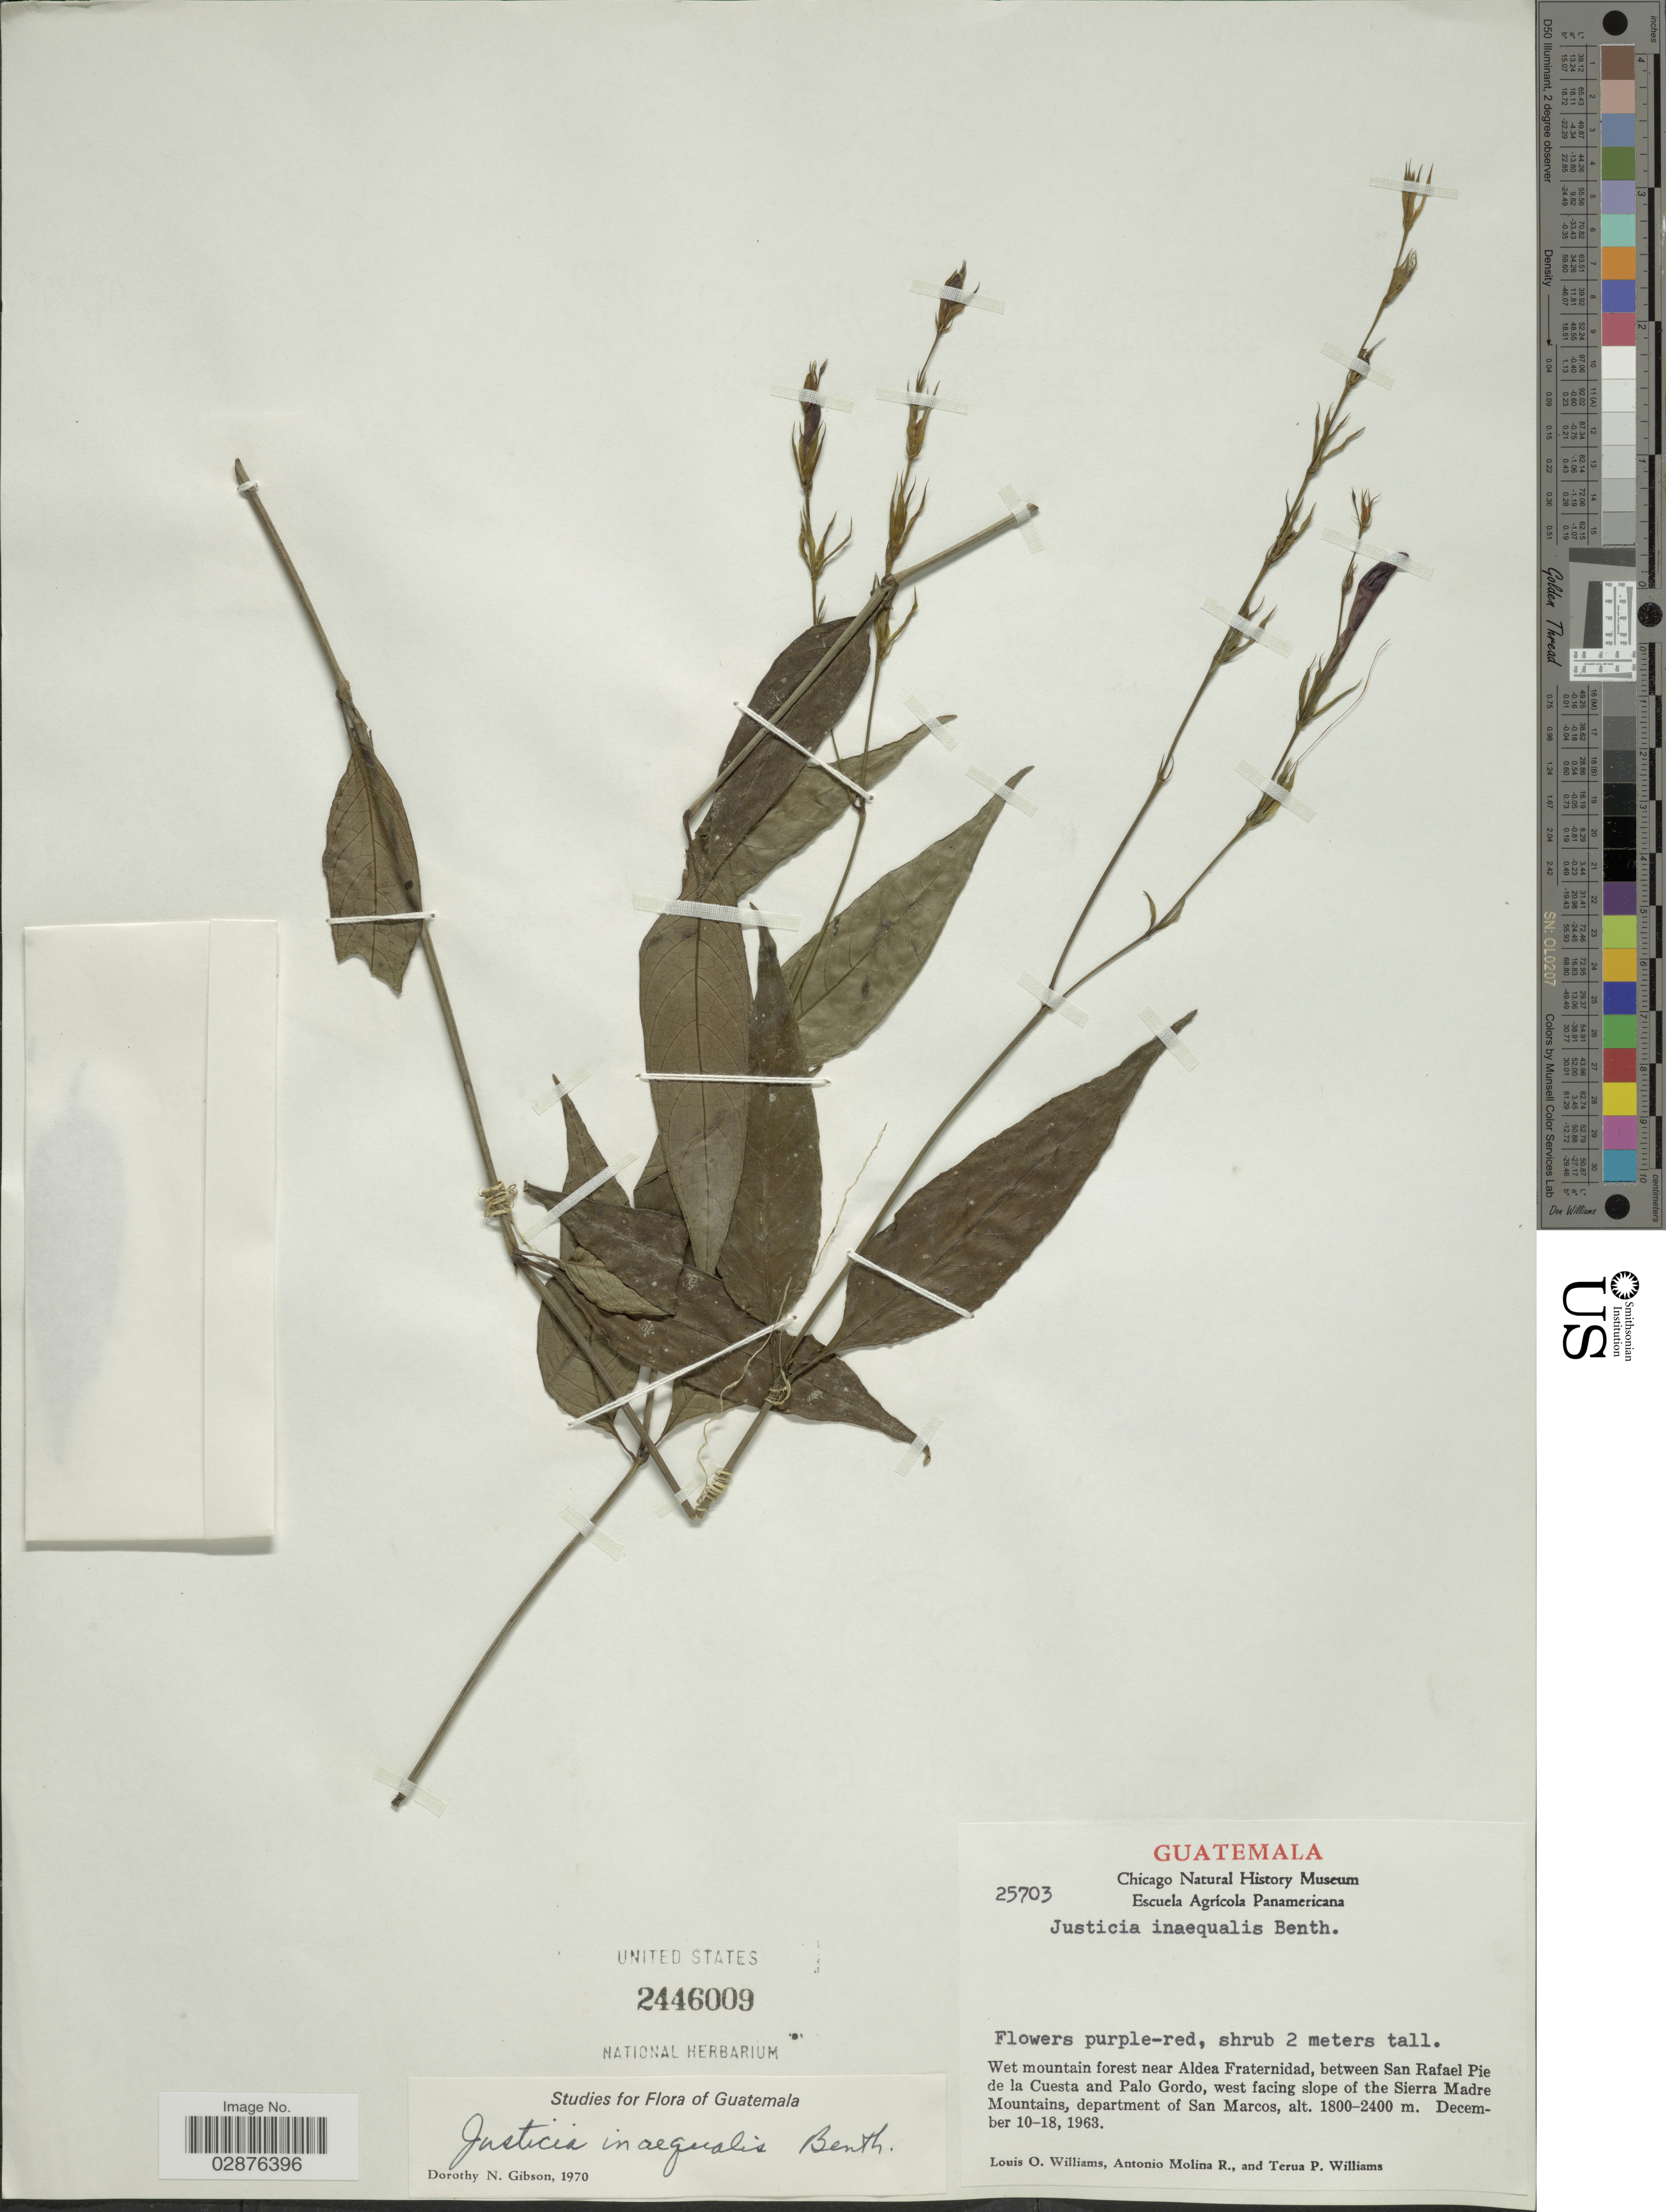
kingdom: Plantae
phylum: Tracheophyta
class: Magnoliopsida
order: Lamiales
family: Acanthaceae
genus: Justicia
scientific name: Justicia inaequalis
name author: Benth.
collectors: L. O. Williams, A. Molina R. & T. Williams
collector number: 25703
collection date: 1963-12-10/1963-12-18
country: Guatemala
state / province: San Marcos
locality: Near Aldea Fraternidad, between San Rafael Pie de la Cuesta and Palo Gordo, west facing slope of the Sierra Madre Mountains, department of San Marcos.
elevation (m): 1800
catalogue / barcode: US 2446009